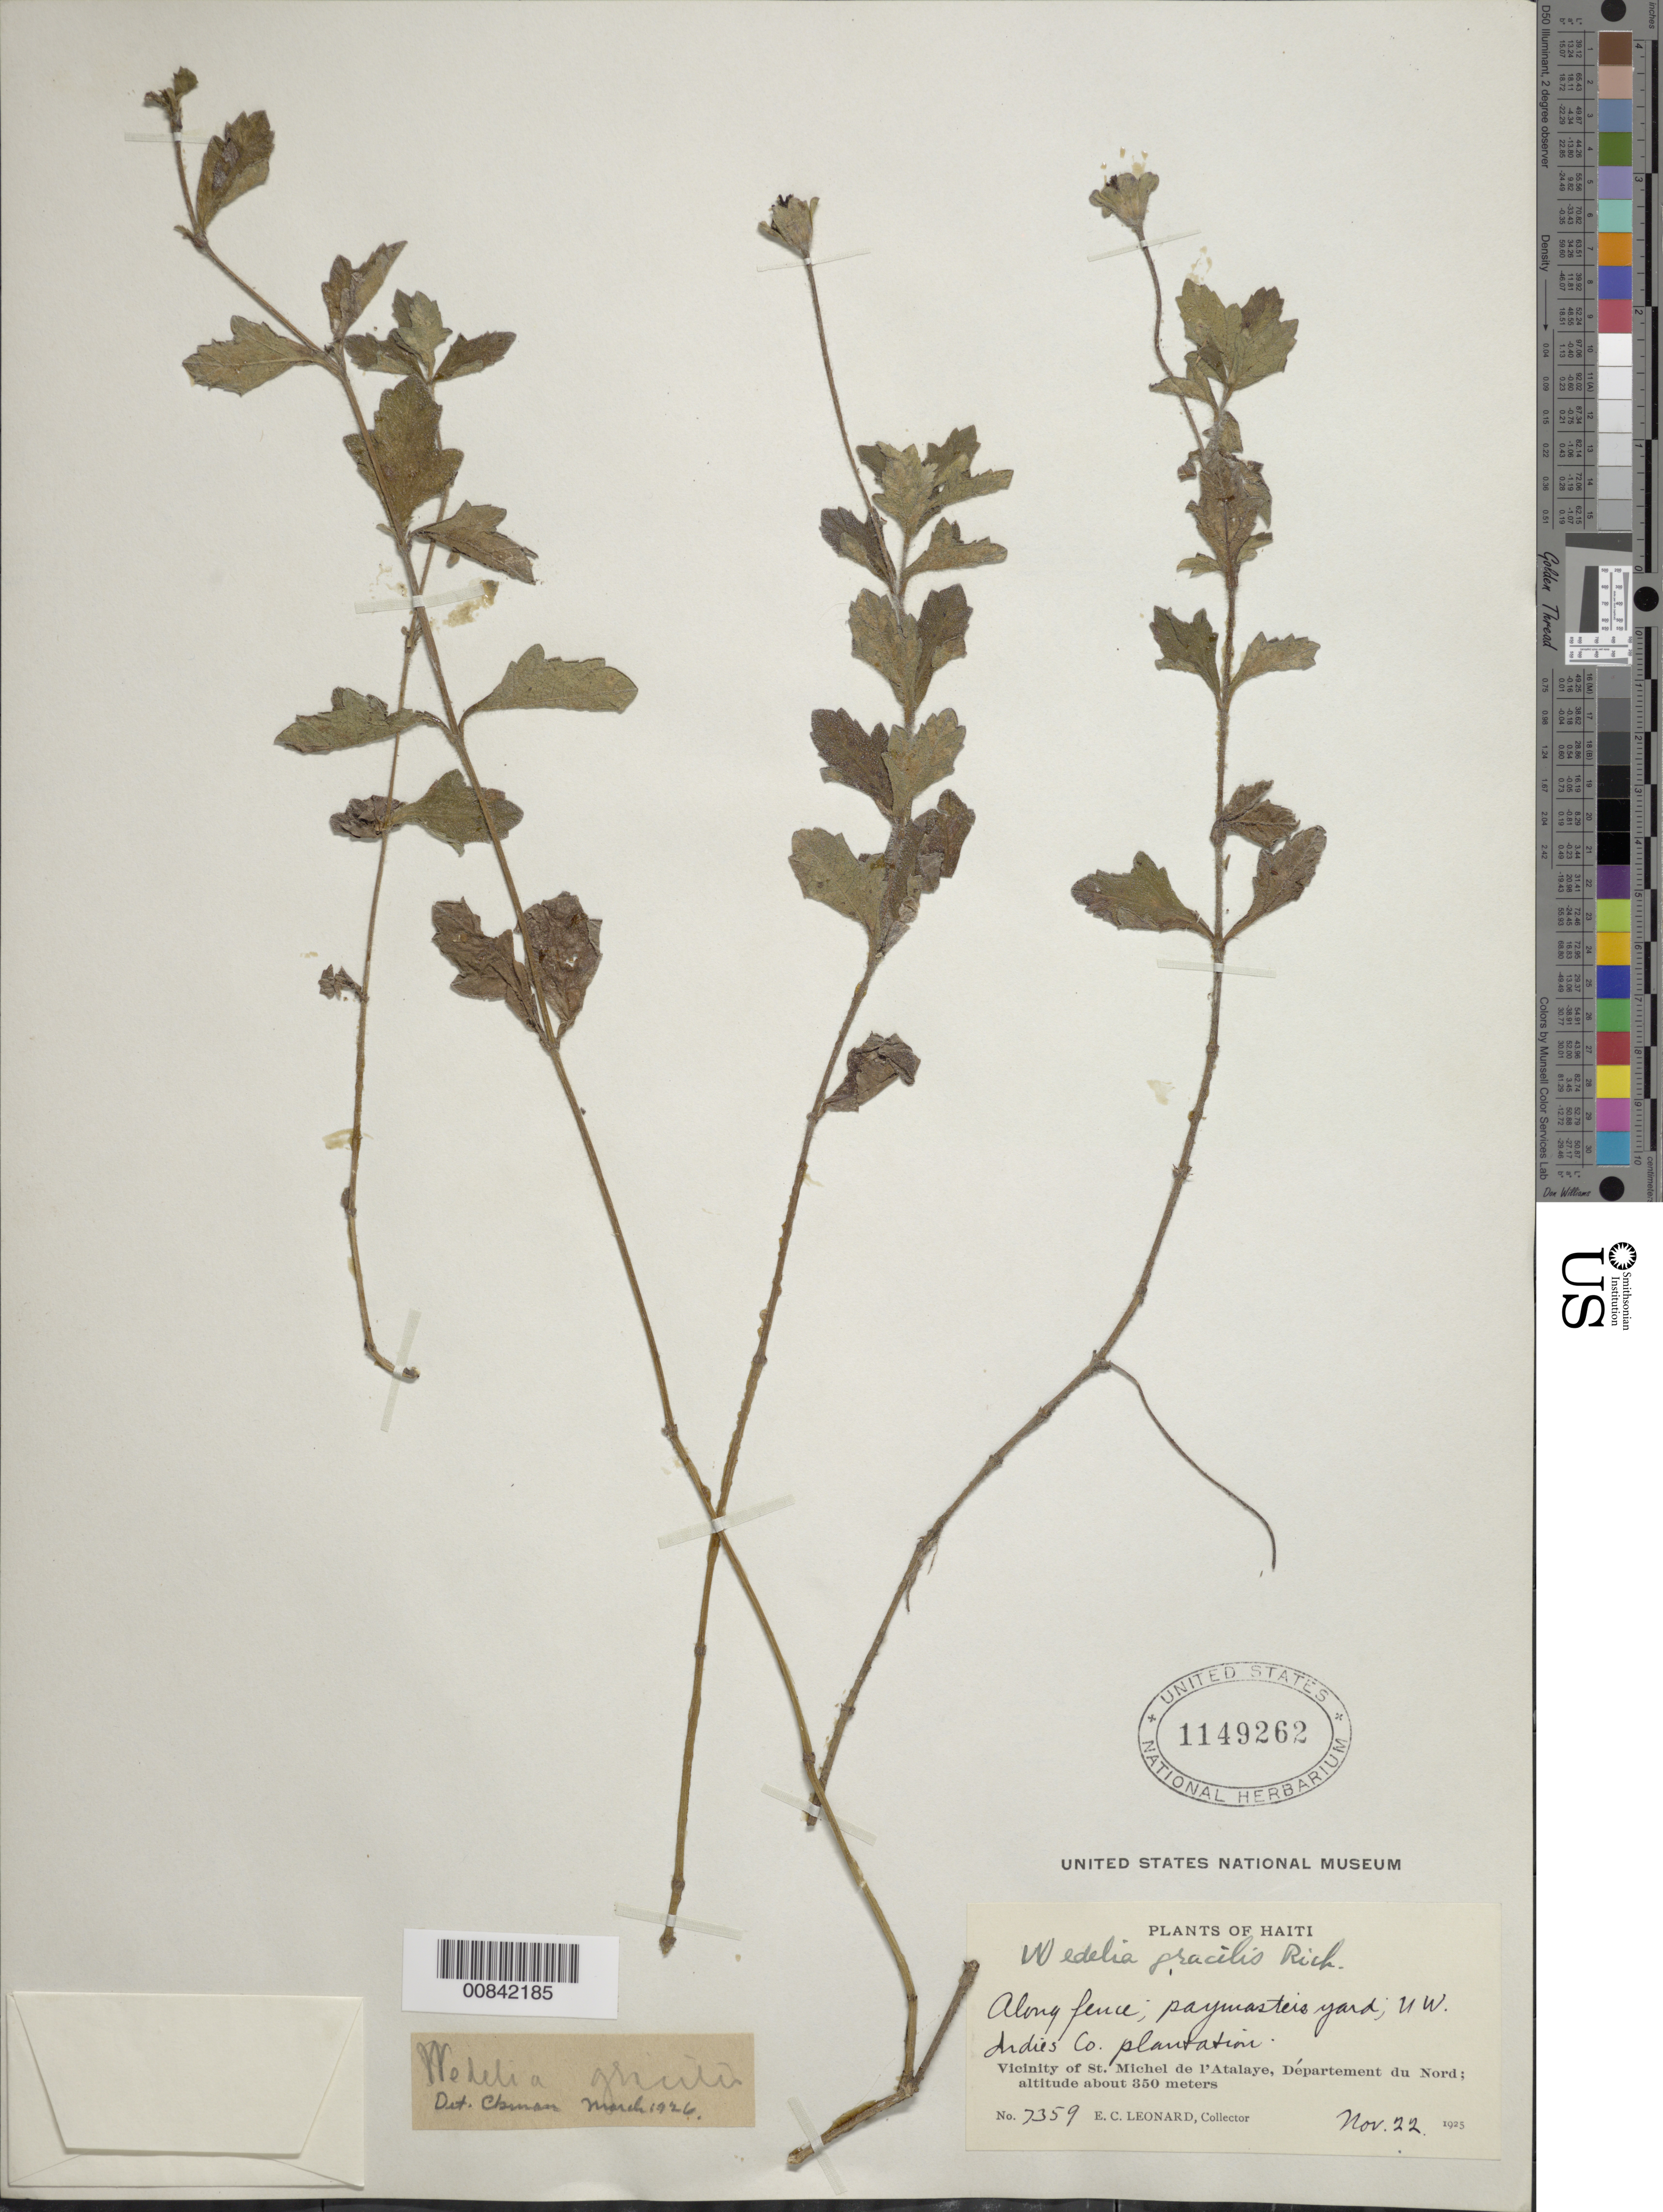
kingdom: Plantae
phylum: Tracheophyta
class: Magnoliopsida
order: Asterales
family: Asteraceae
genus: Sphagneticola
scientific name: Sphagneticola gracilis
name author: (Rich.) Pruski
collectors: E. C. Leonard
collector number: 7359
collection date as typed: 22 Nov 1925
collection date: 1925-11-22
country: Haiti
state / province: Artibonite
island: Hispaniola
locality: Vicinity of St. Michel de l'Atalaye, paymaster's yard, UW Indies Co Plantation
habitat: Along fence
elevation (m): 350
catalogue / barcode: US 1149262